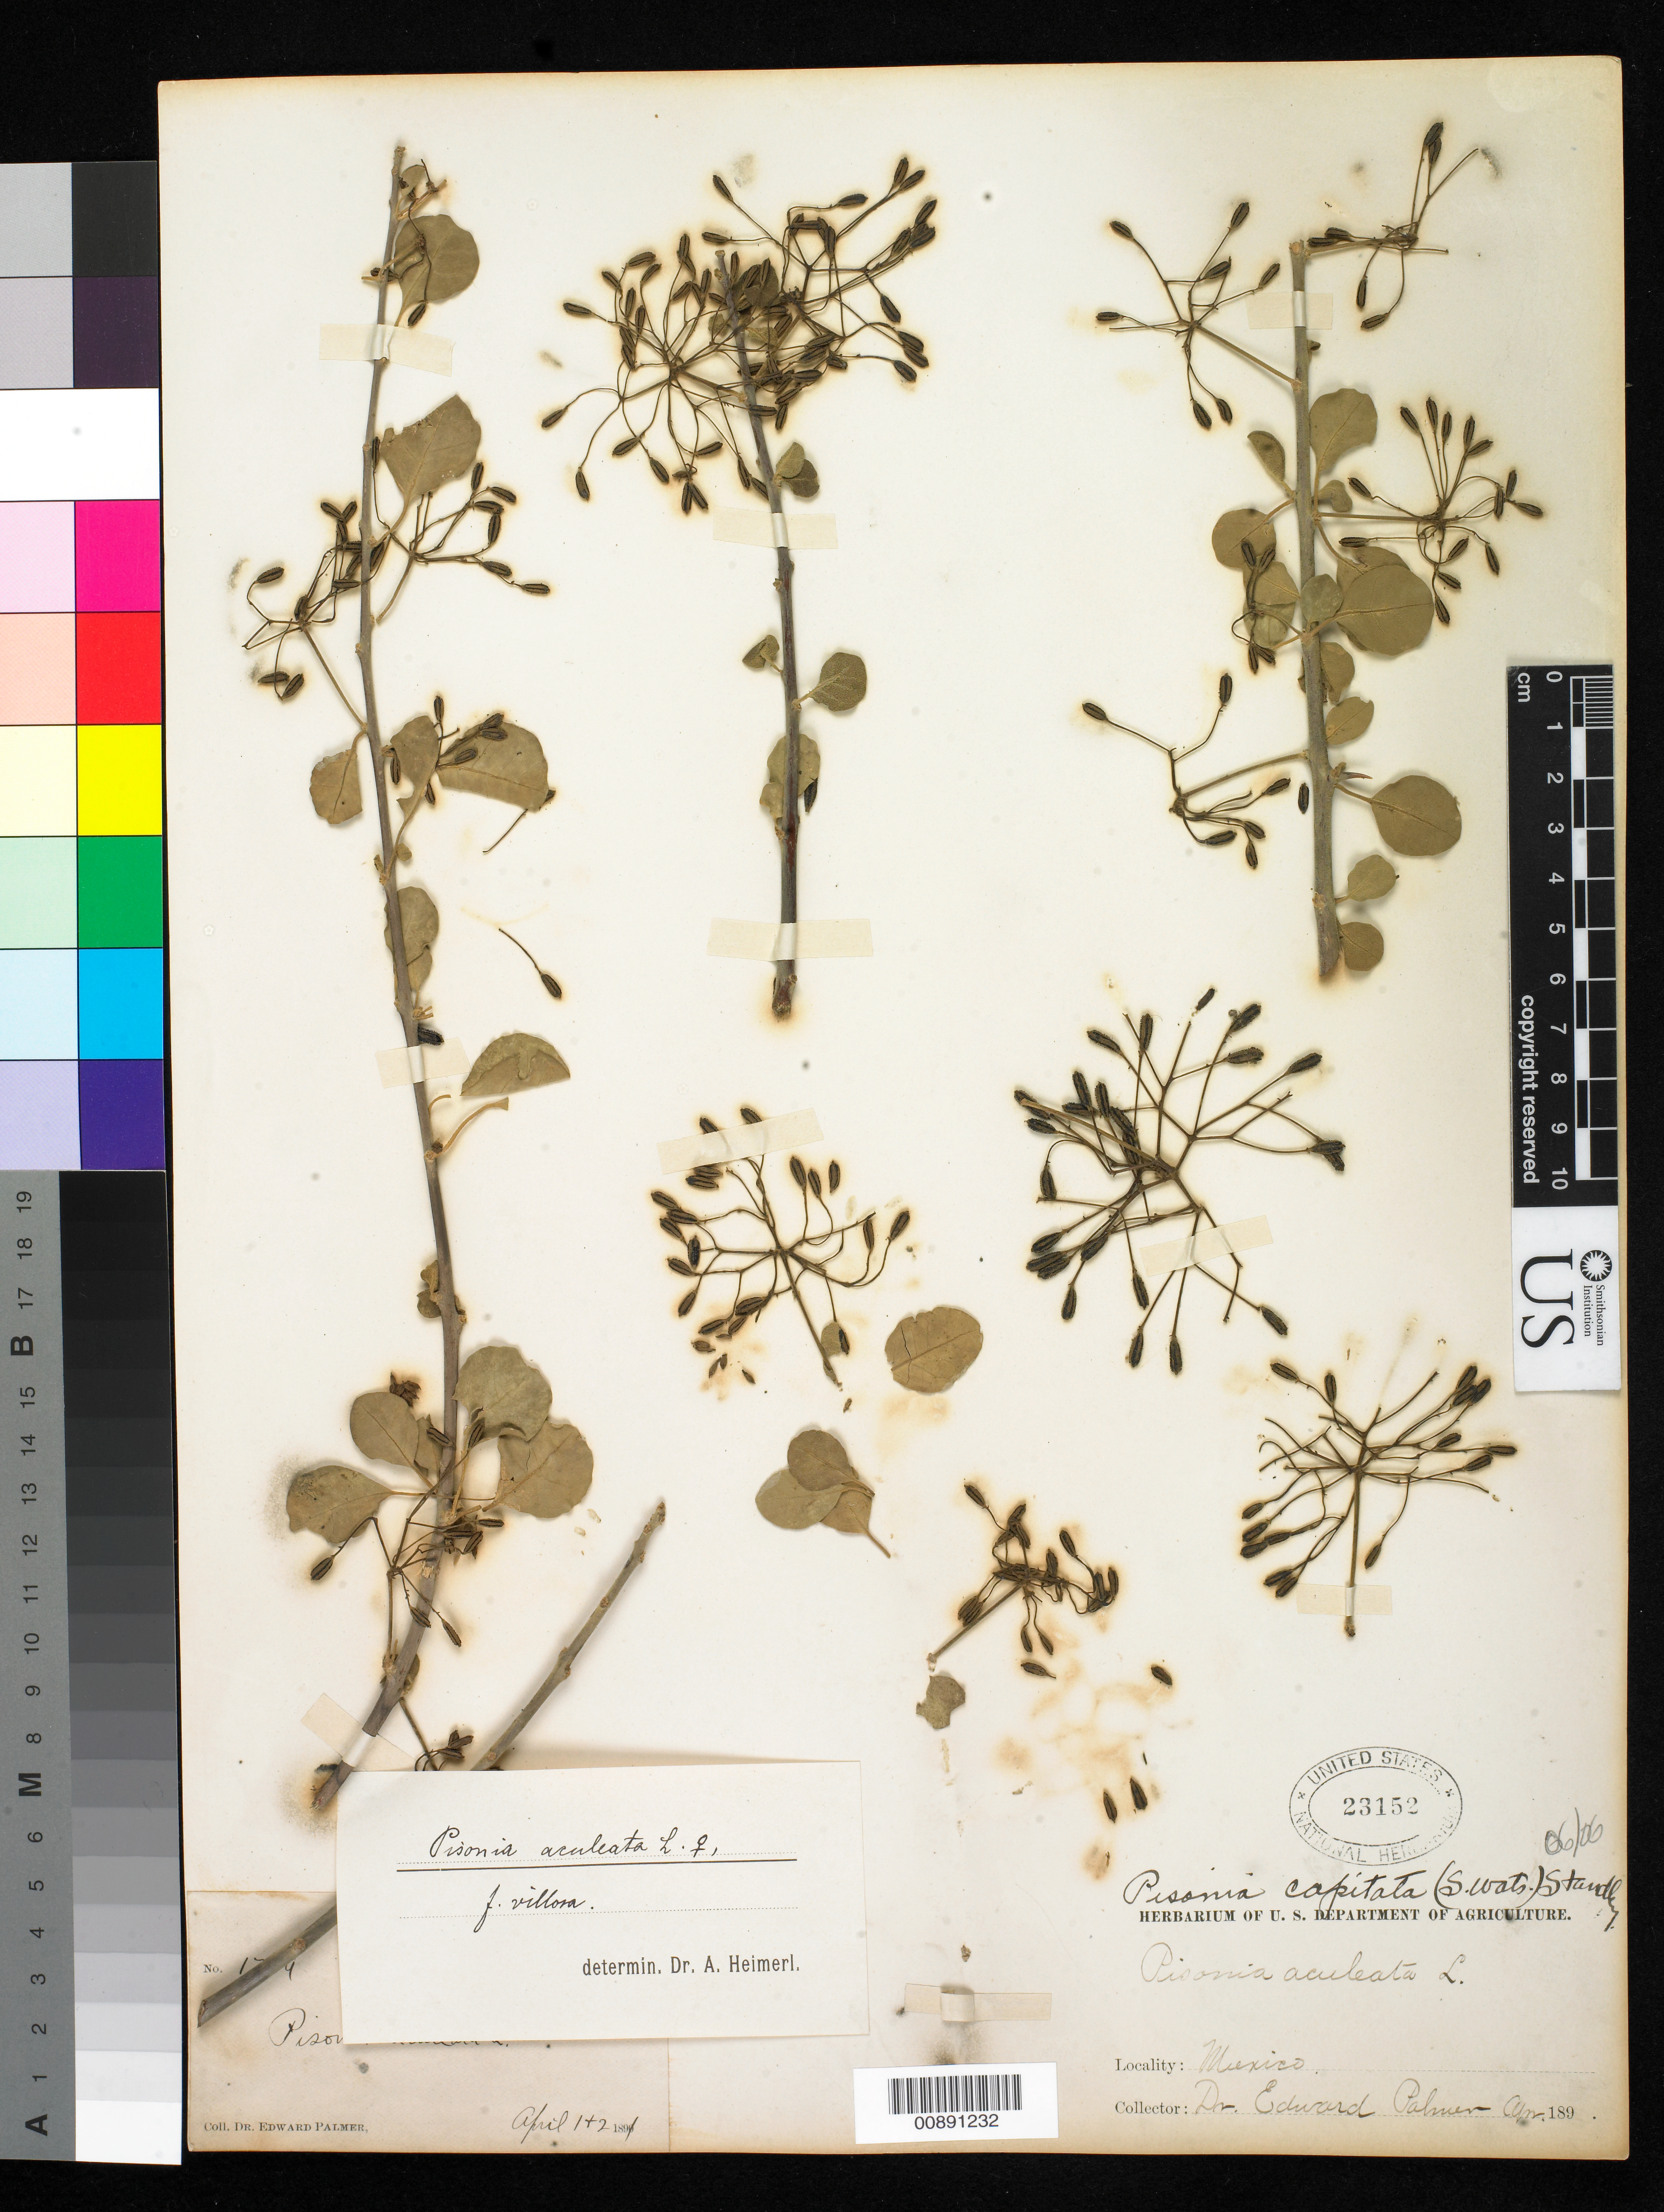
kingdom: Plantae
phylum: Tracheophyta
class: Magnoliopsida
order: Caryophyllales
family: Nyctaginaceae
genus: Pisonia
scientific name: Pisonia capitata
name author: (S. Watson) Standl.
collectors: E. Palmer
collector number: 1759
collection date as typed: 01 Apr 1891 to 02 Apr 1891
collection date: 1891-04-01/1891-04-02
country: Mexico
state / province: Sonora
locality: Guaymas, Sonora.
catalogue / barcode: US 23152